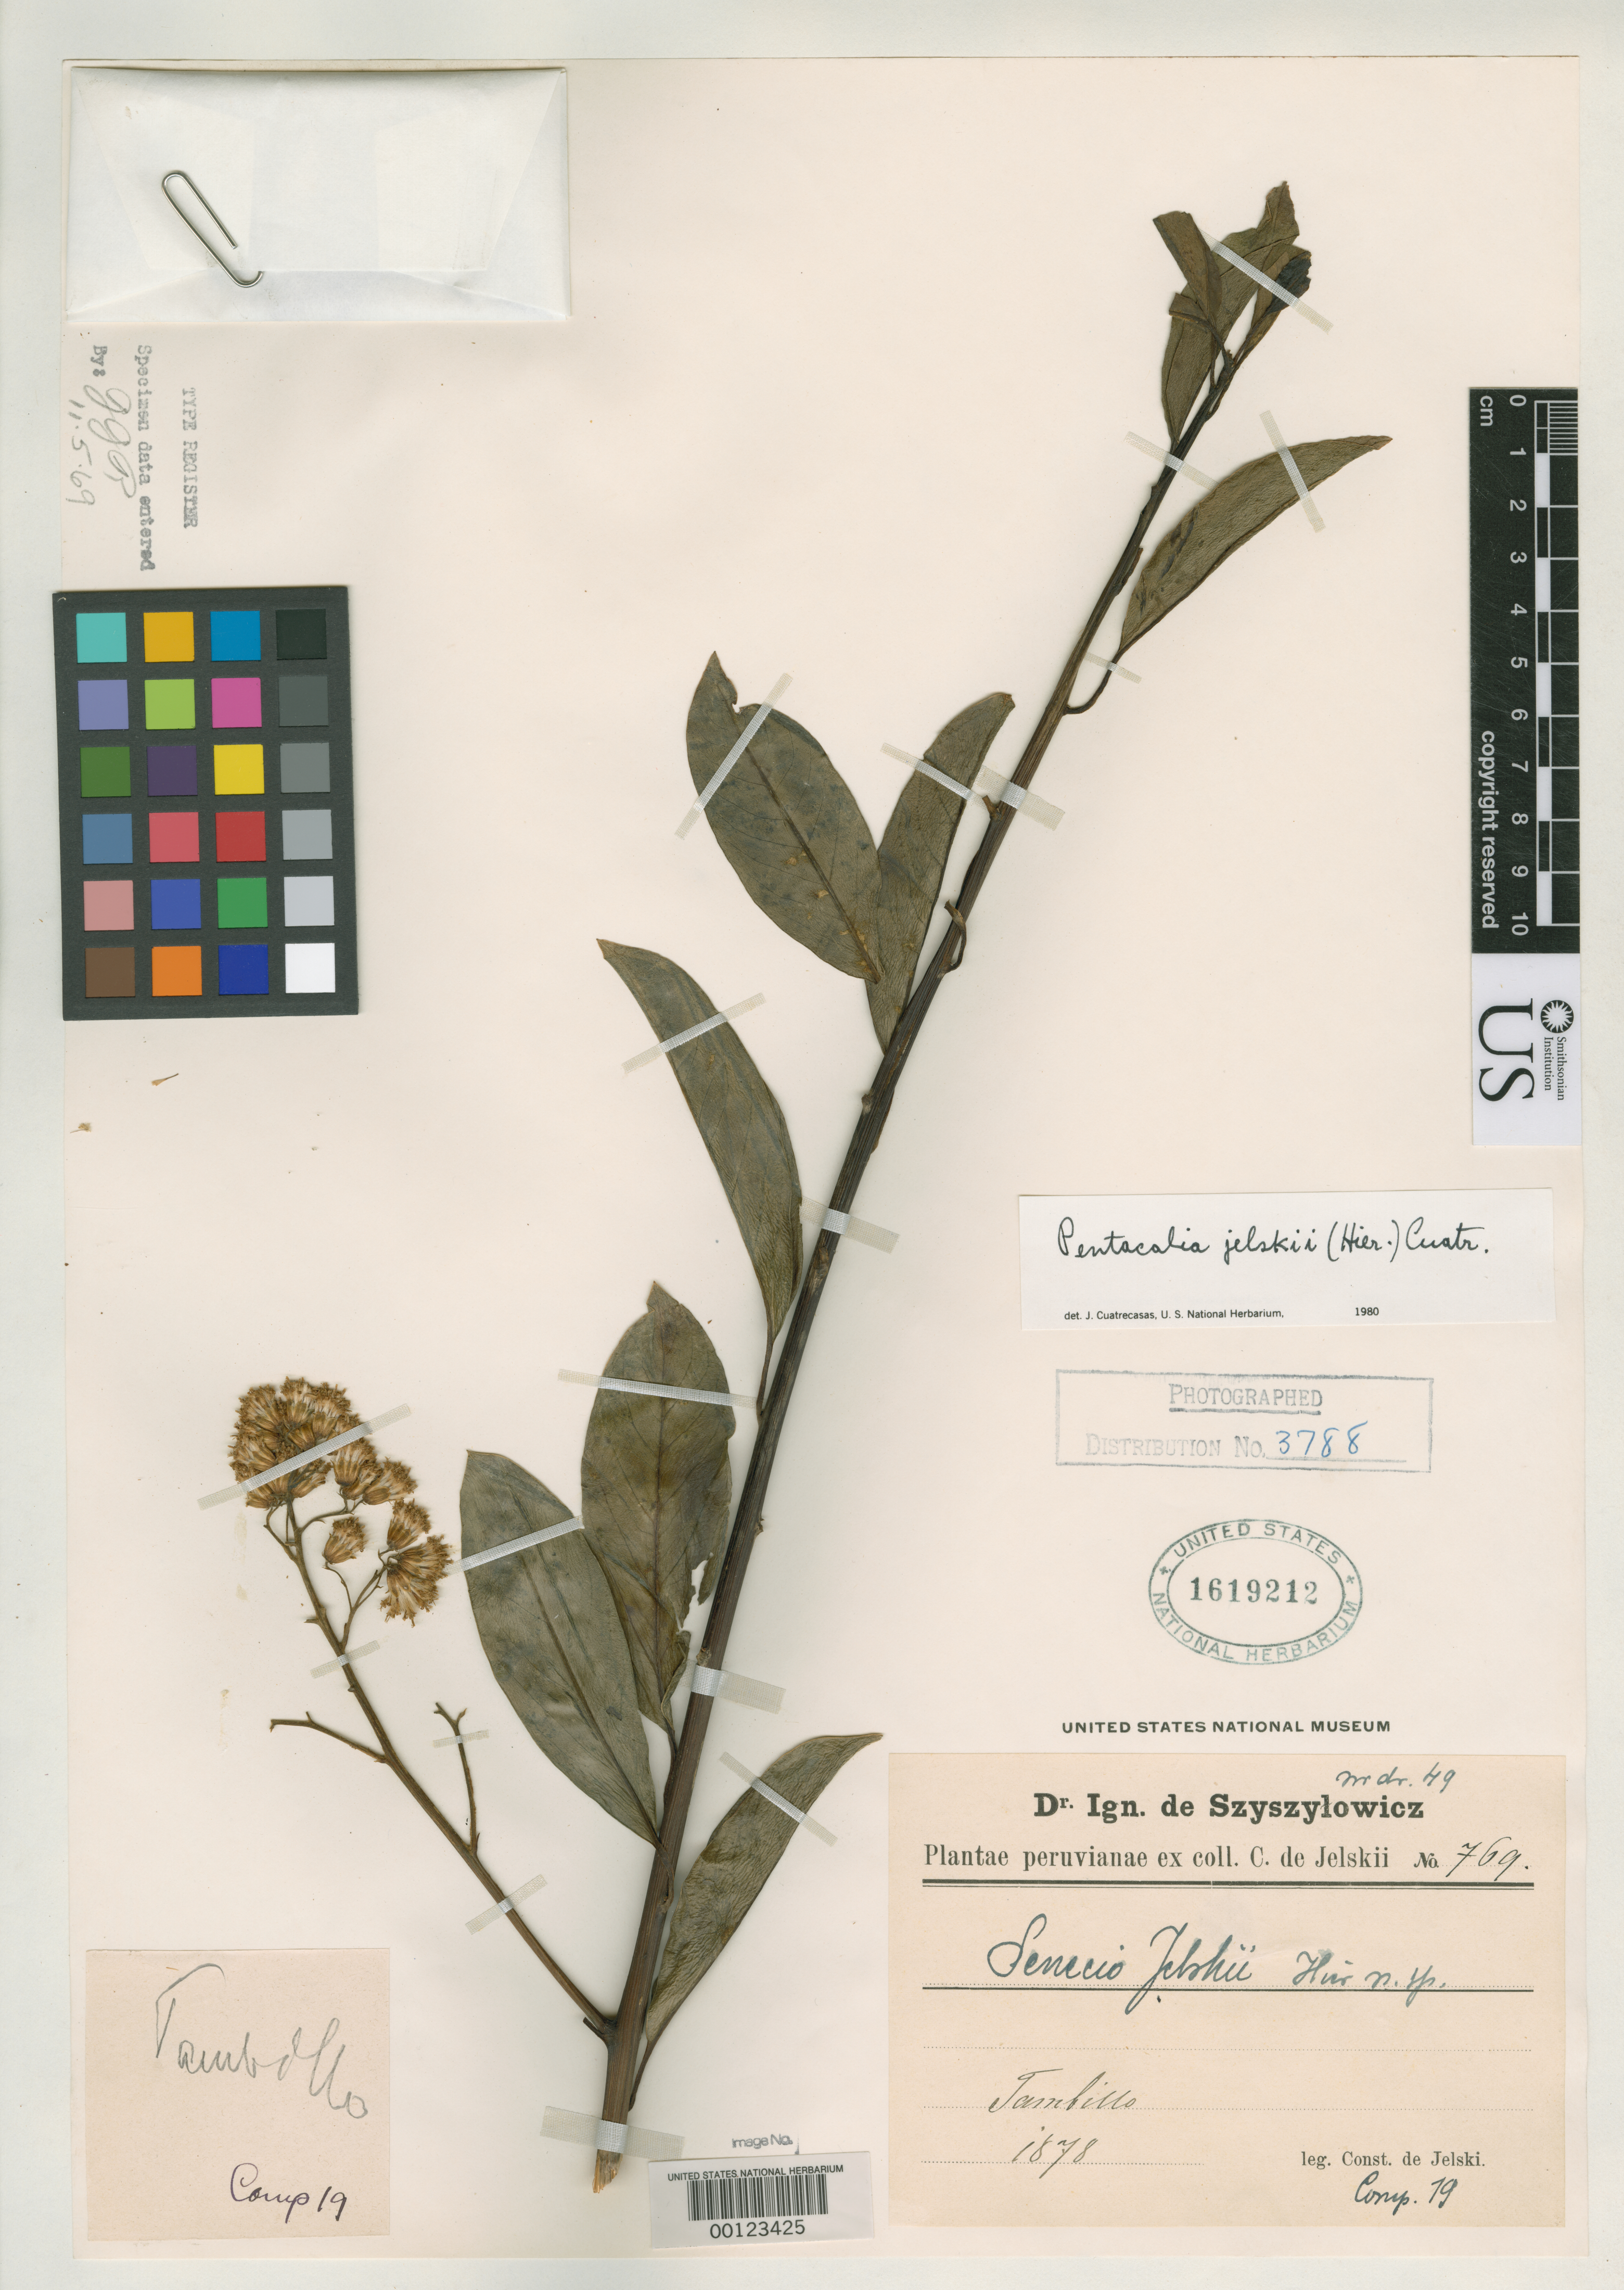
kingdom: Plantae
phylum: Tracheophyta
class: Magnoliopsida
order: Asterales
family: Asteraceae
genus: Senecio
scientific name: Senecio jelskii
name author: Hieron.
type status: Isotype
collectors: C. von Jelski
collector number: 769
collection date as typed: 1878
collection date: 1878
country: Peru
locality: near Tambillo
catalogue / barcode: US 1619212